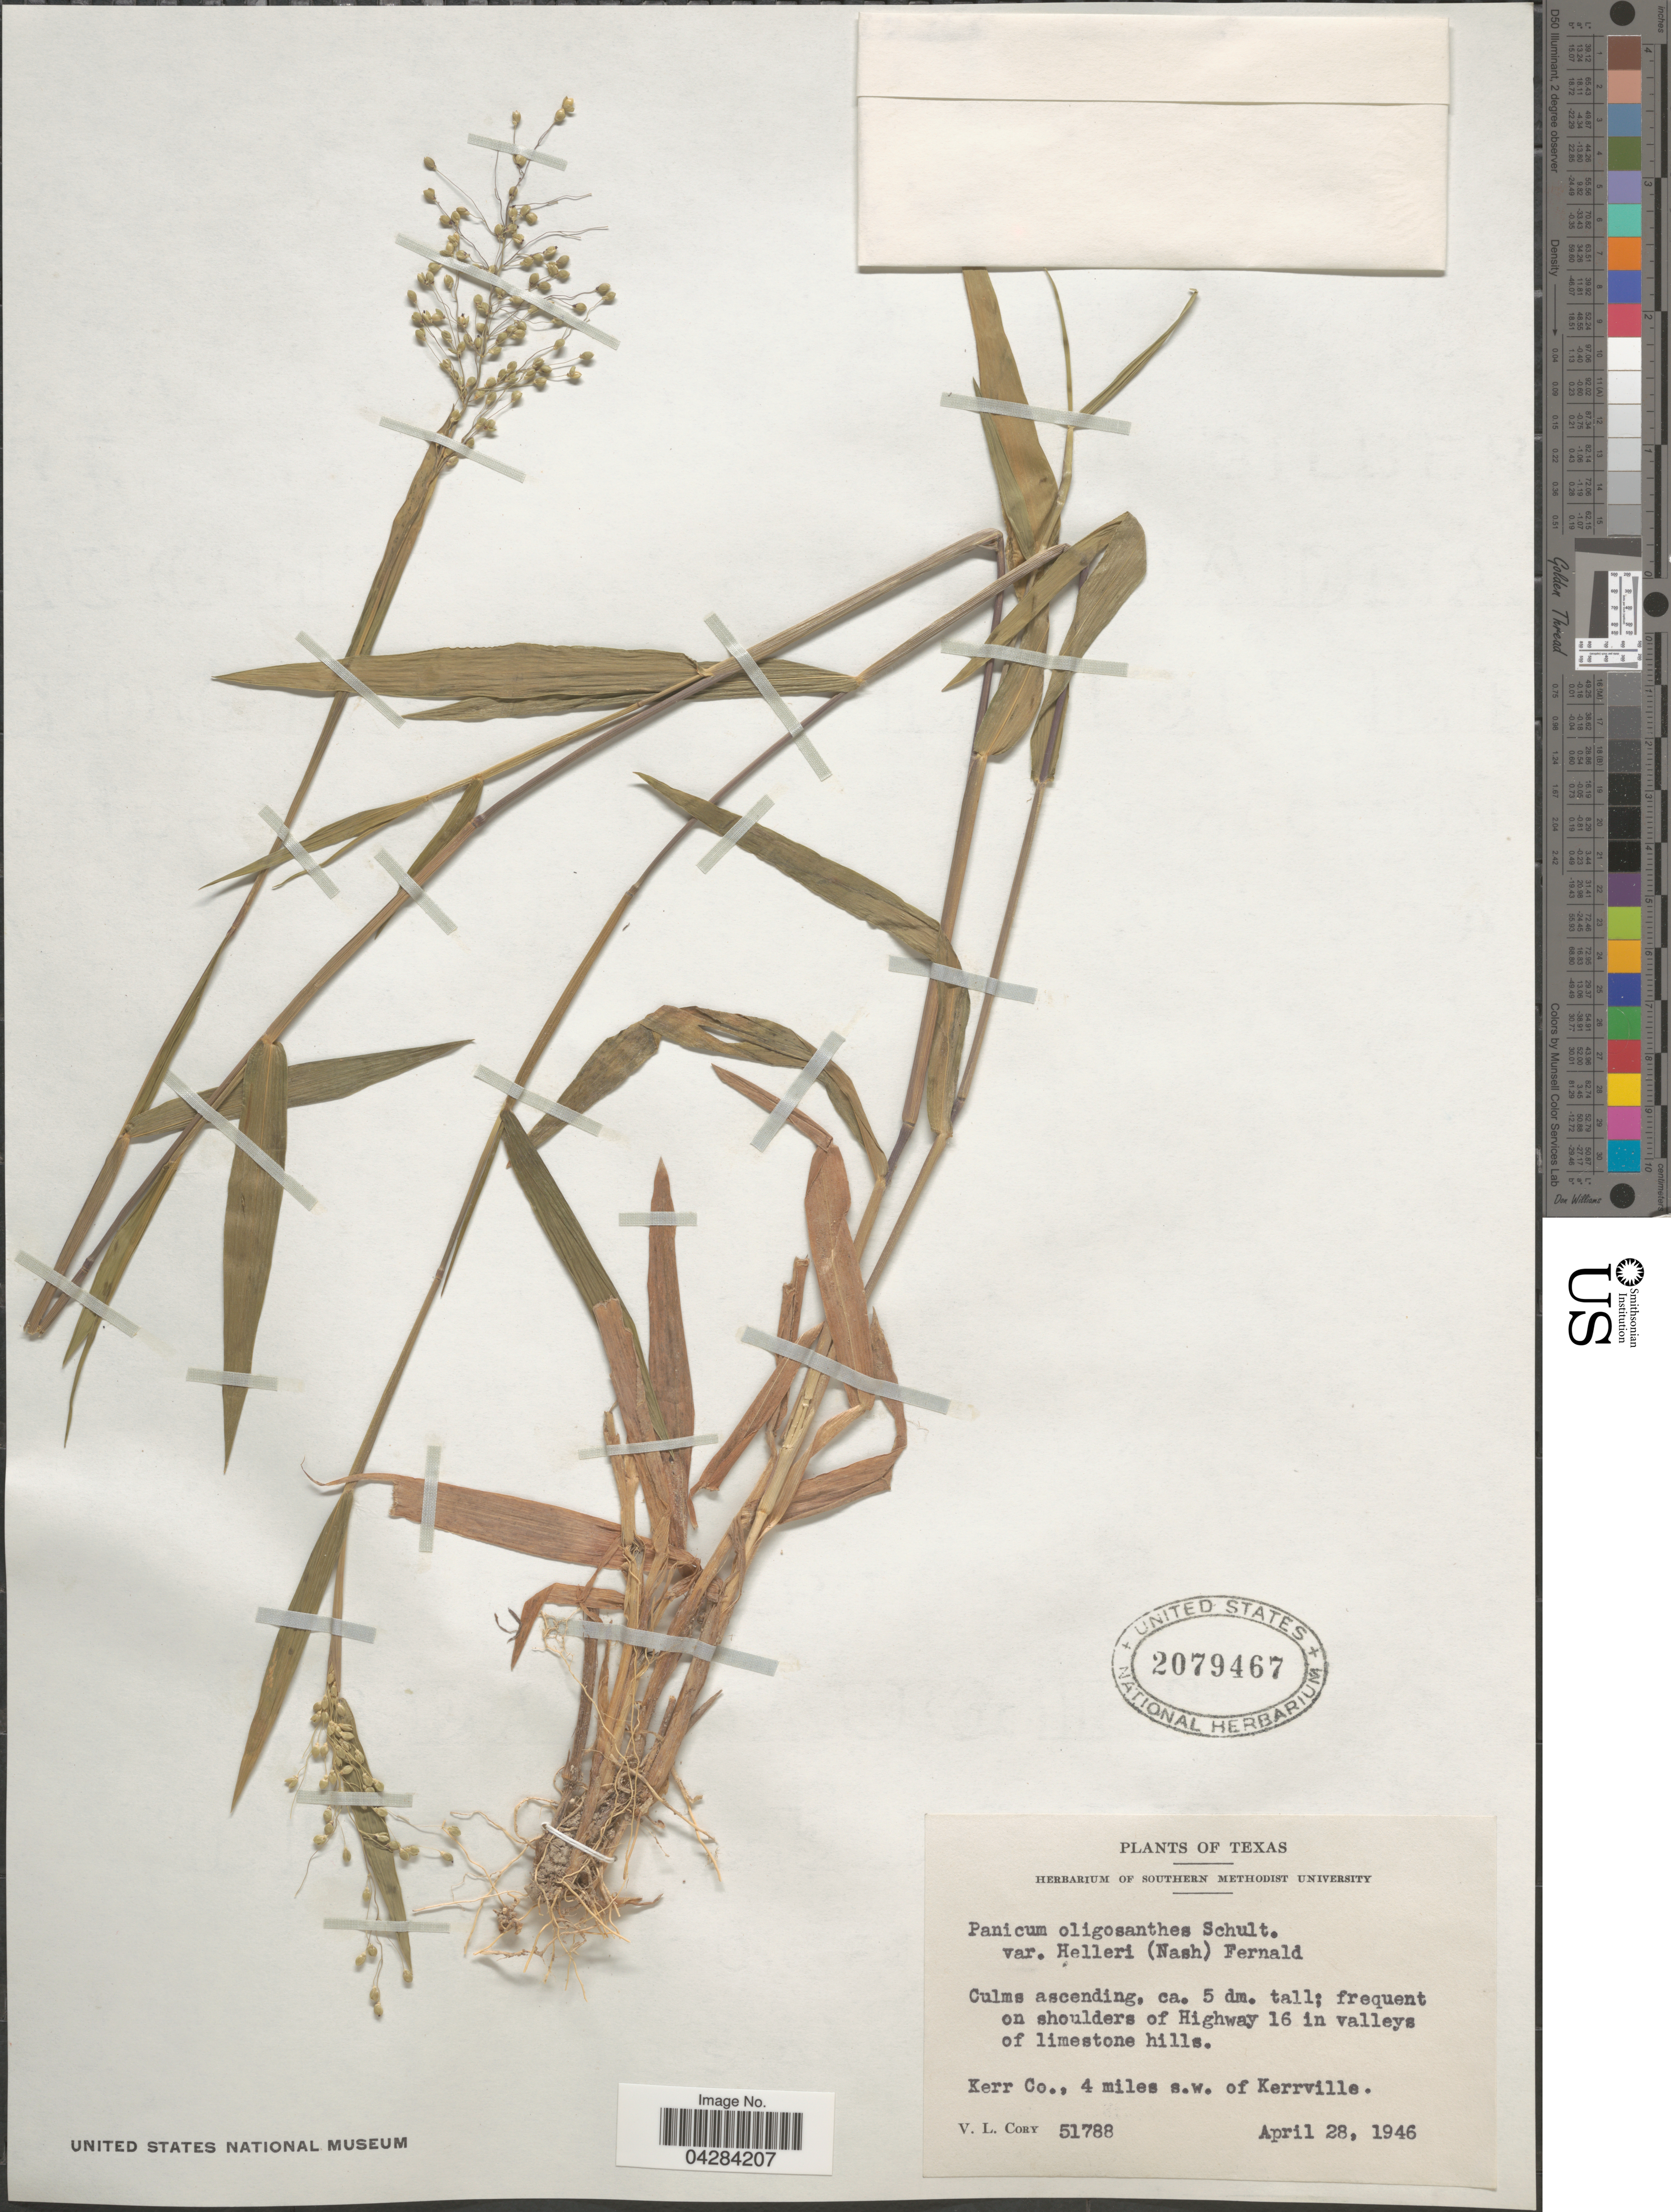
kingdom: Plantae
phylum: Tracheophyta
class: Liliopsida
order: Poales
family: Poaceae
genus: Dichanthelium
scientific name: Dichanthelium oligosanthes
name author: (Schult.) Gould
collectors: V. Cory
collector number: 51788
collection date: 1946-04-28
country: United States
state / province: Texas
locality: Frequent on shoulders of Highway 16 in valleys of limestone hills. Kerr Co., 4 miles s.w. of Kerrville.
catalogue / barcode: US 2079467